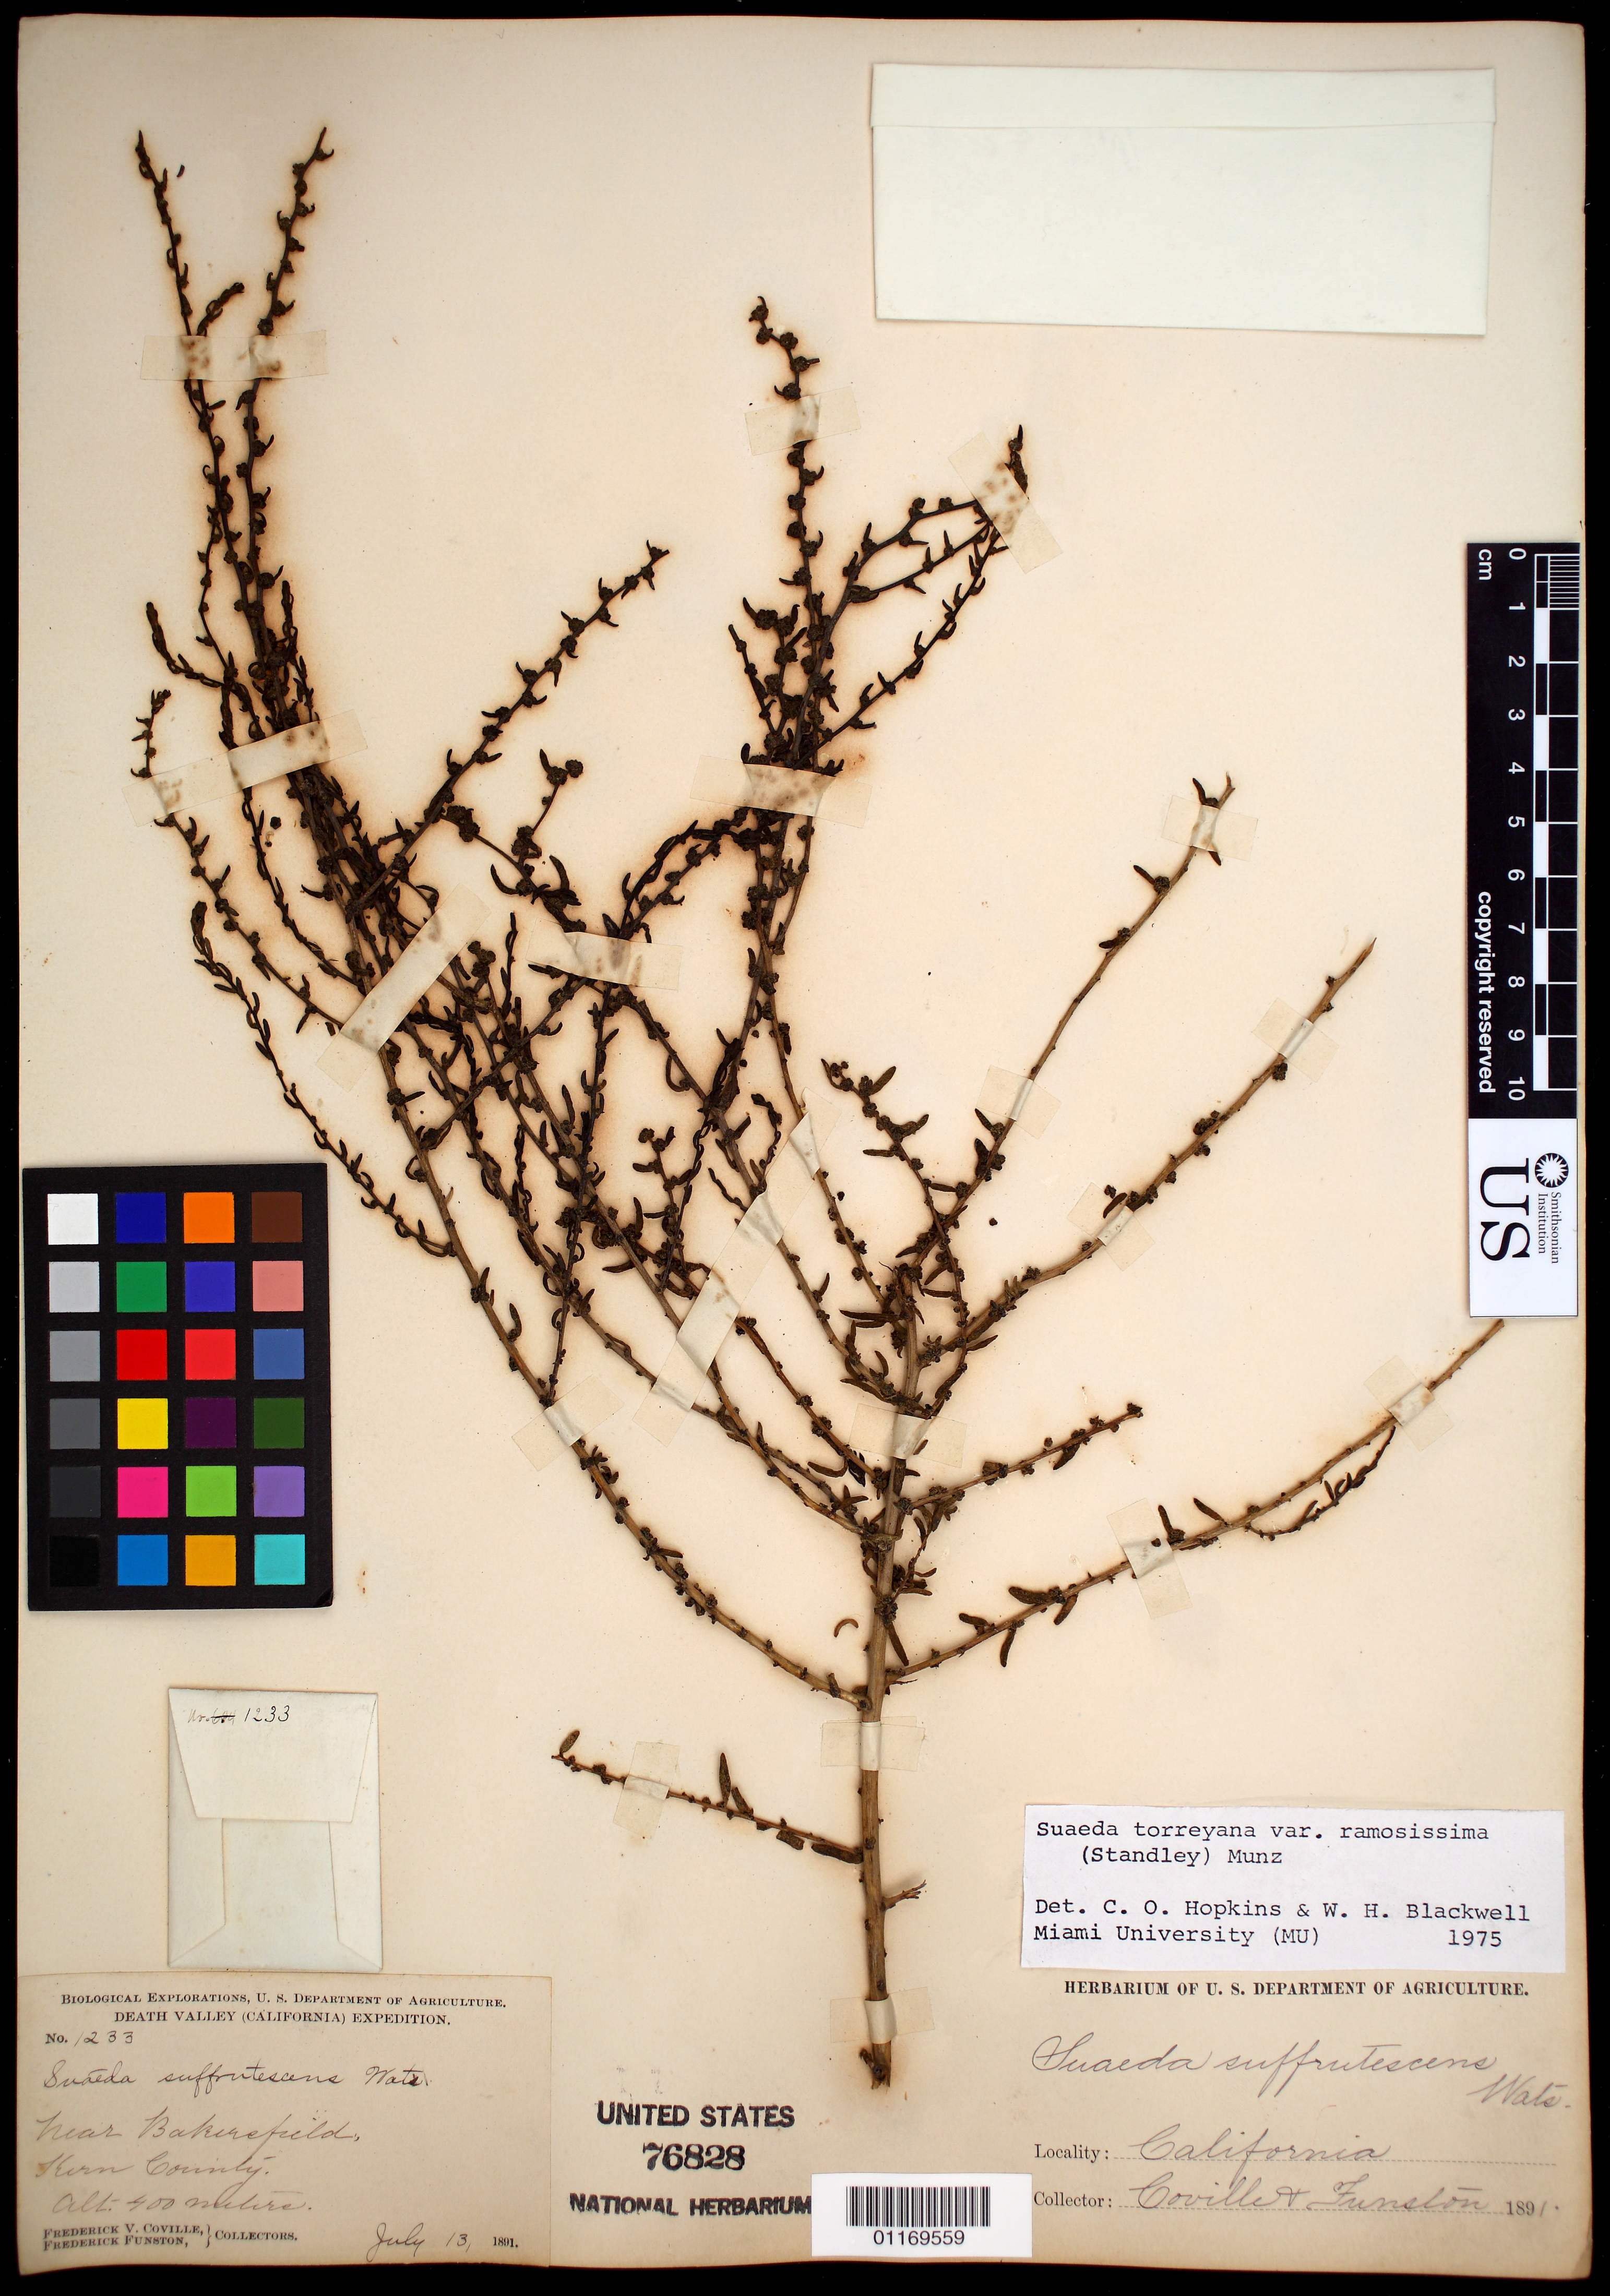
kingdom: Plantae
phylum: Tracheophyta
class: Magnoliopsida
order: Caryophyllales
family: Amaranthaceae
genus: Suaeda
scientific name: Suaeda torreyana var. ramosissima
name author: (Standl.) Munz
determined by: Hopkins, C. O.; Blackwell, W. H.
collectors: F. V. Coville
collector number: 1233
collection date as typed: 13 Jul 1891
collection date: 1891-07-13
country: United States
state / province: California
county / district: Kern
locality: Near Bakersfield.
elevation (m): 400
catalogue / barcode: US 76828